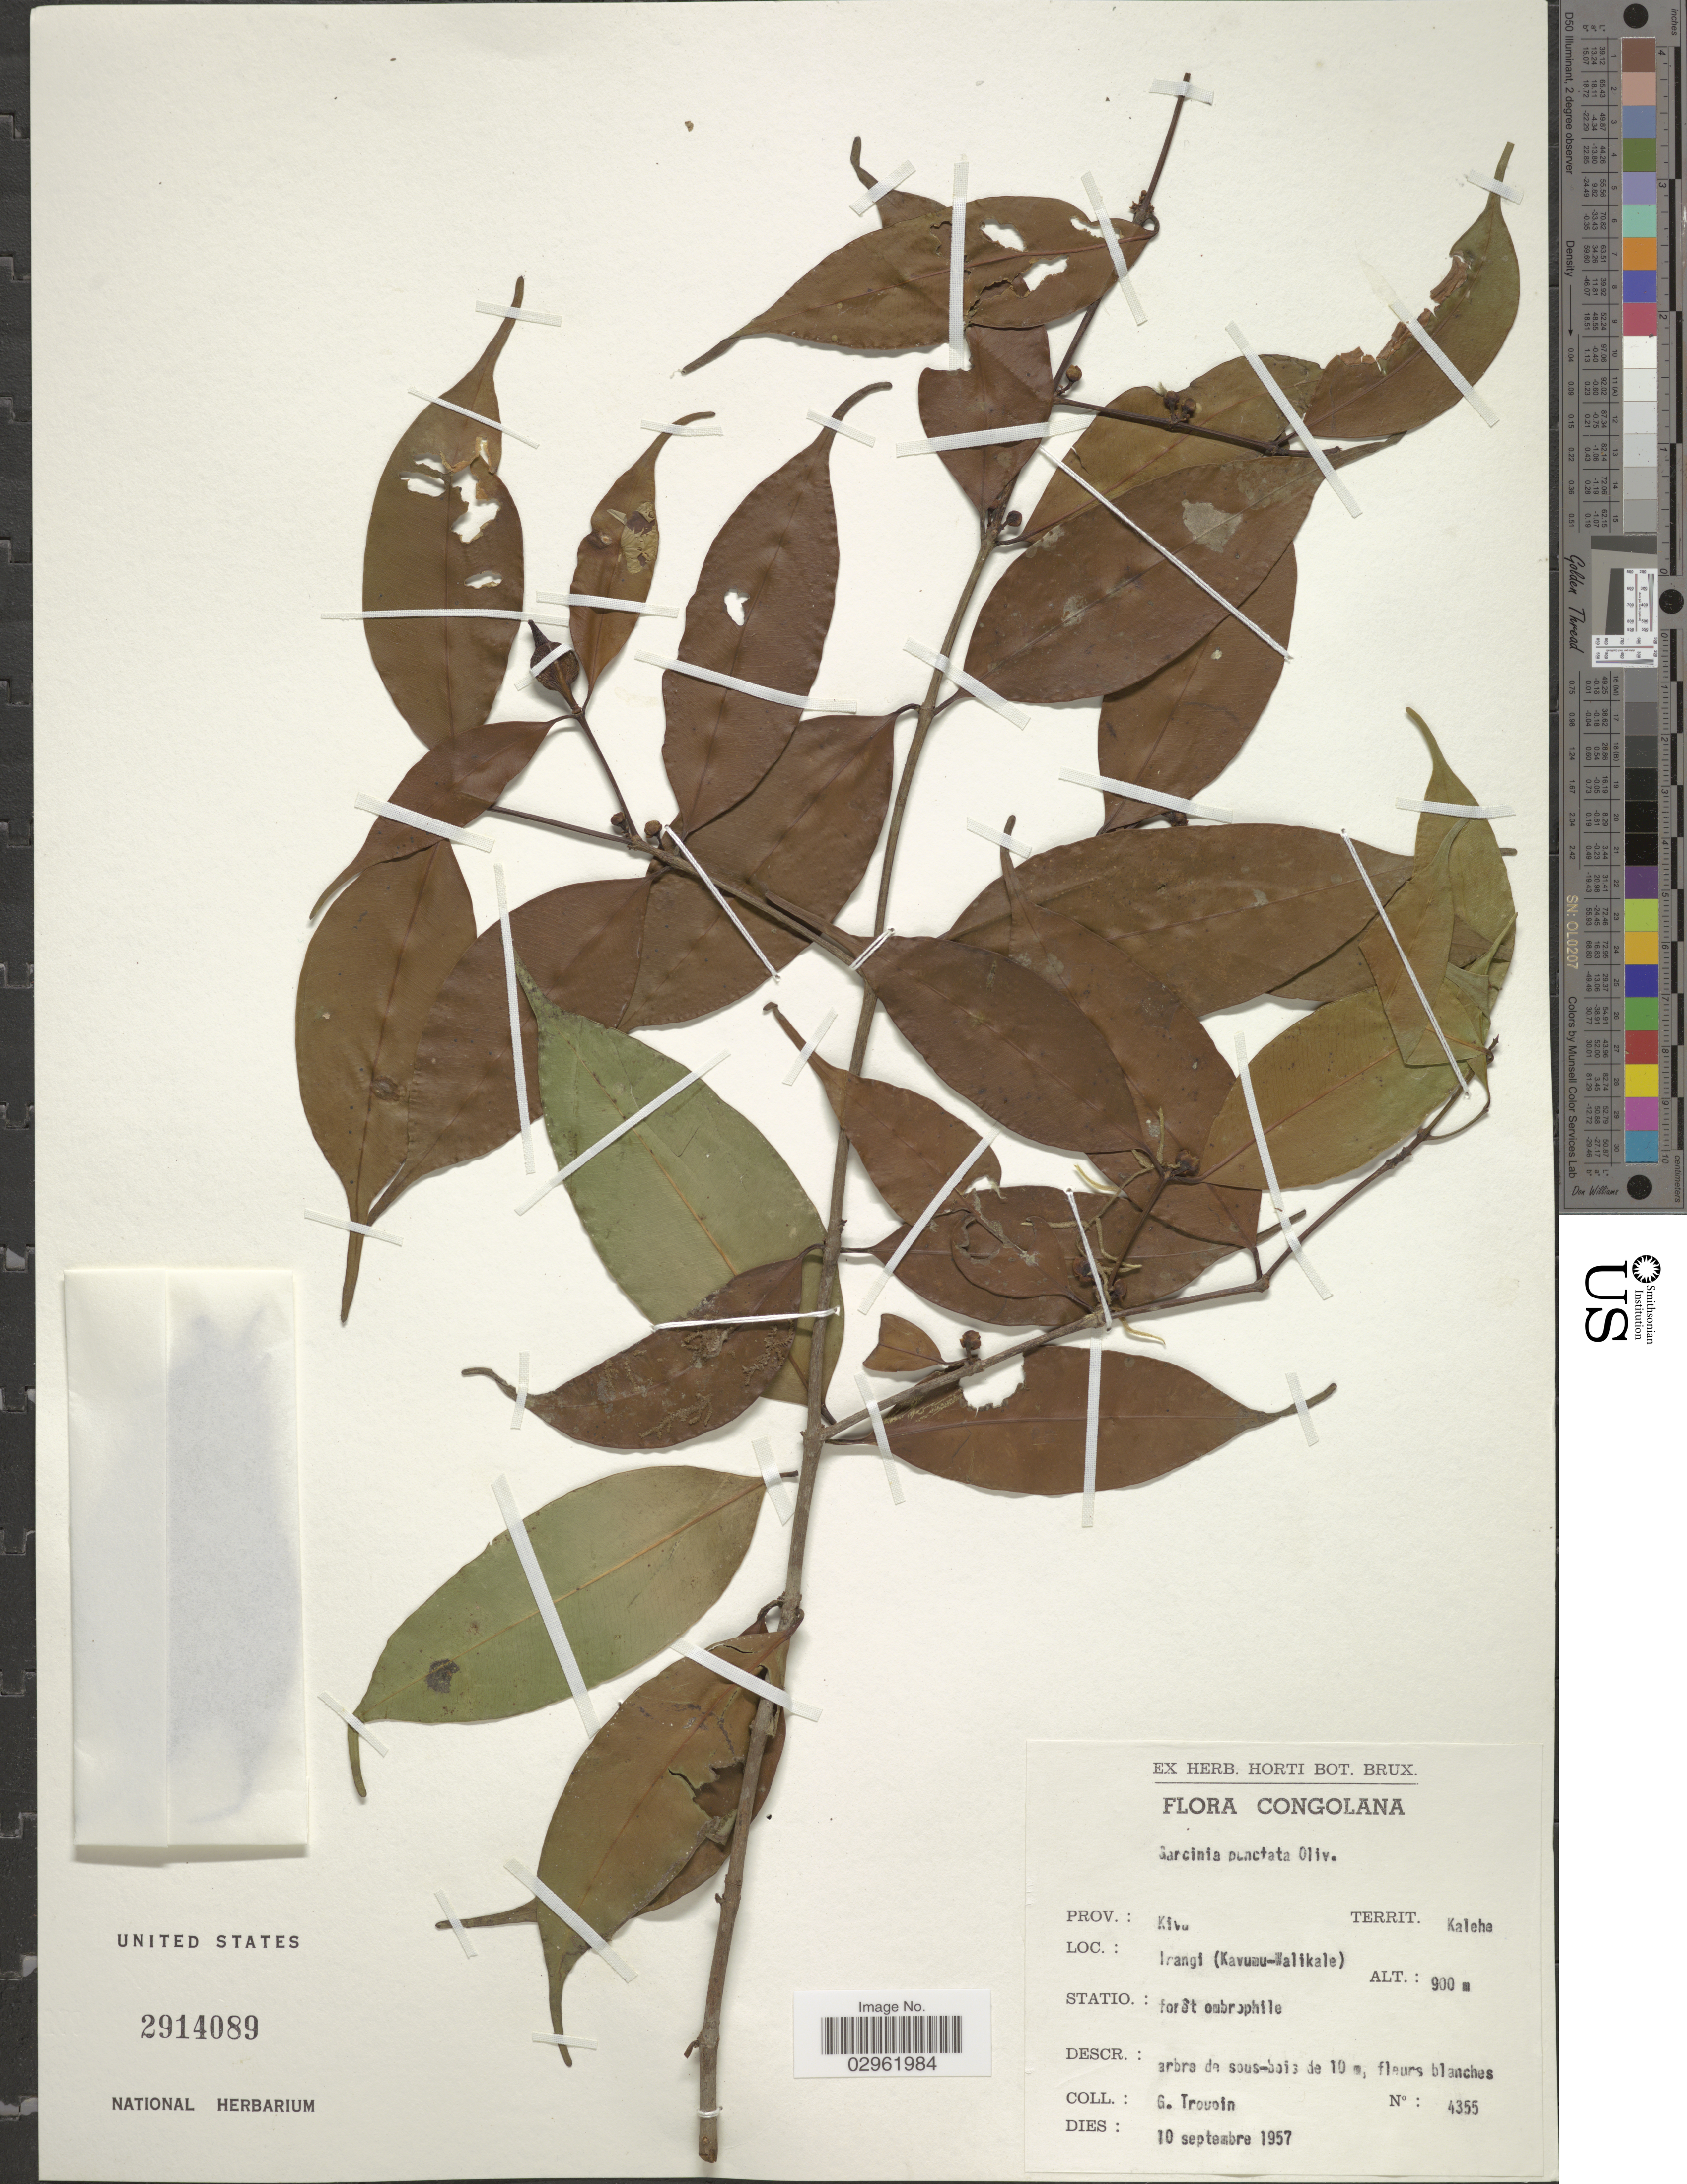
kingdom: Plantae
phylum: Tracheophyta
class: Magnoliopsida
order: Malpighiales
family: Clusiaceae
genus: Garcinia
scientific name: Garcinia punctata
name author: Oliv.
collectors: G. Troupin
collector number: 4355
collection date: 1957-09-10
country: Congo, Democratic Republic of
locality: Prov.: Kivu. Territ. Kaleha. Irangi (Kavumu-Kalikale).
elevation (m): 900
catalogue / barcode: US 2914089